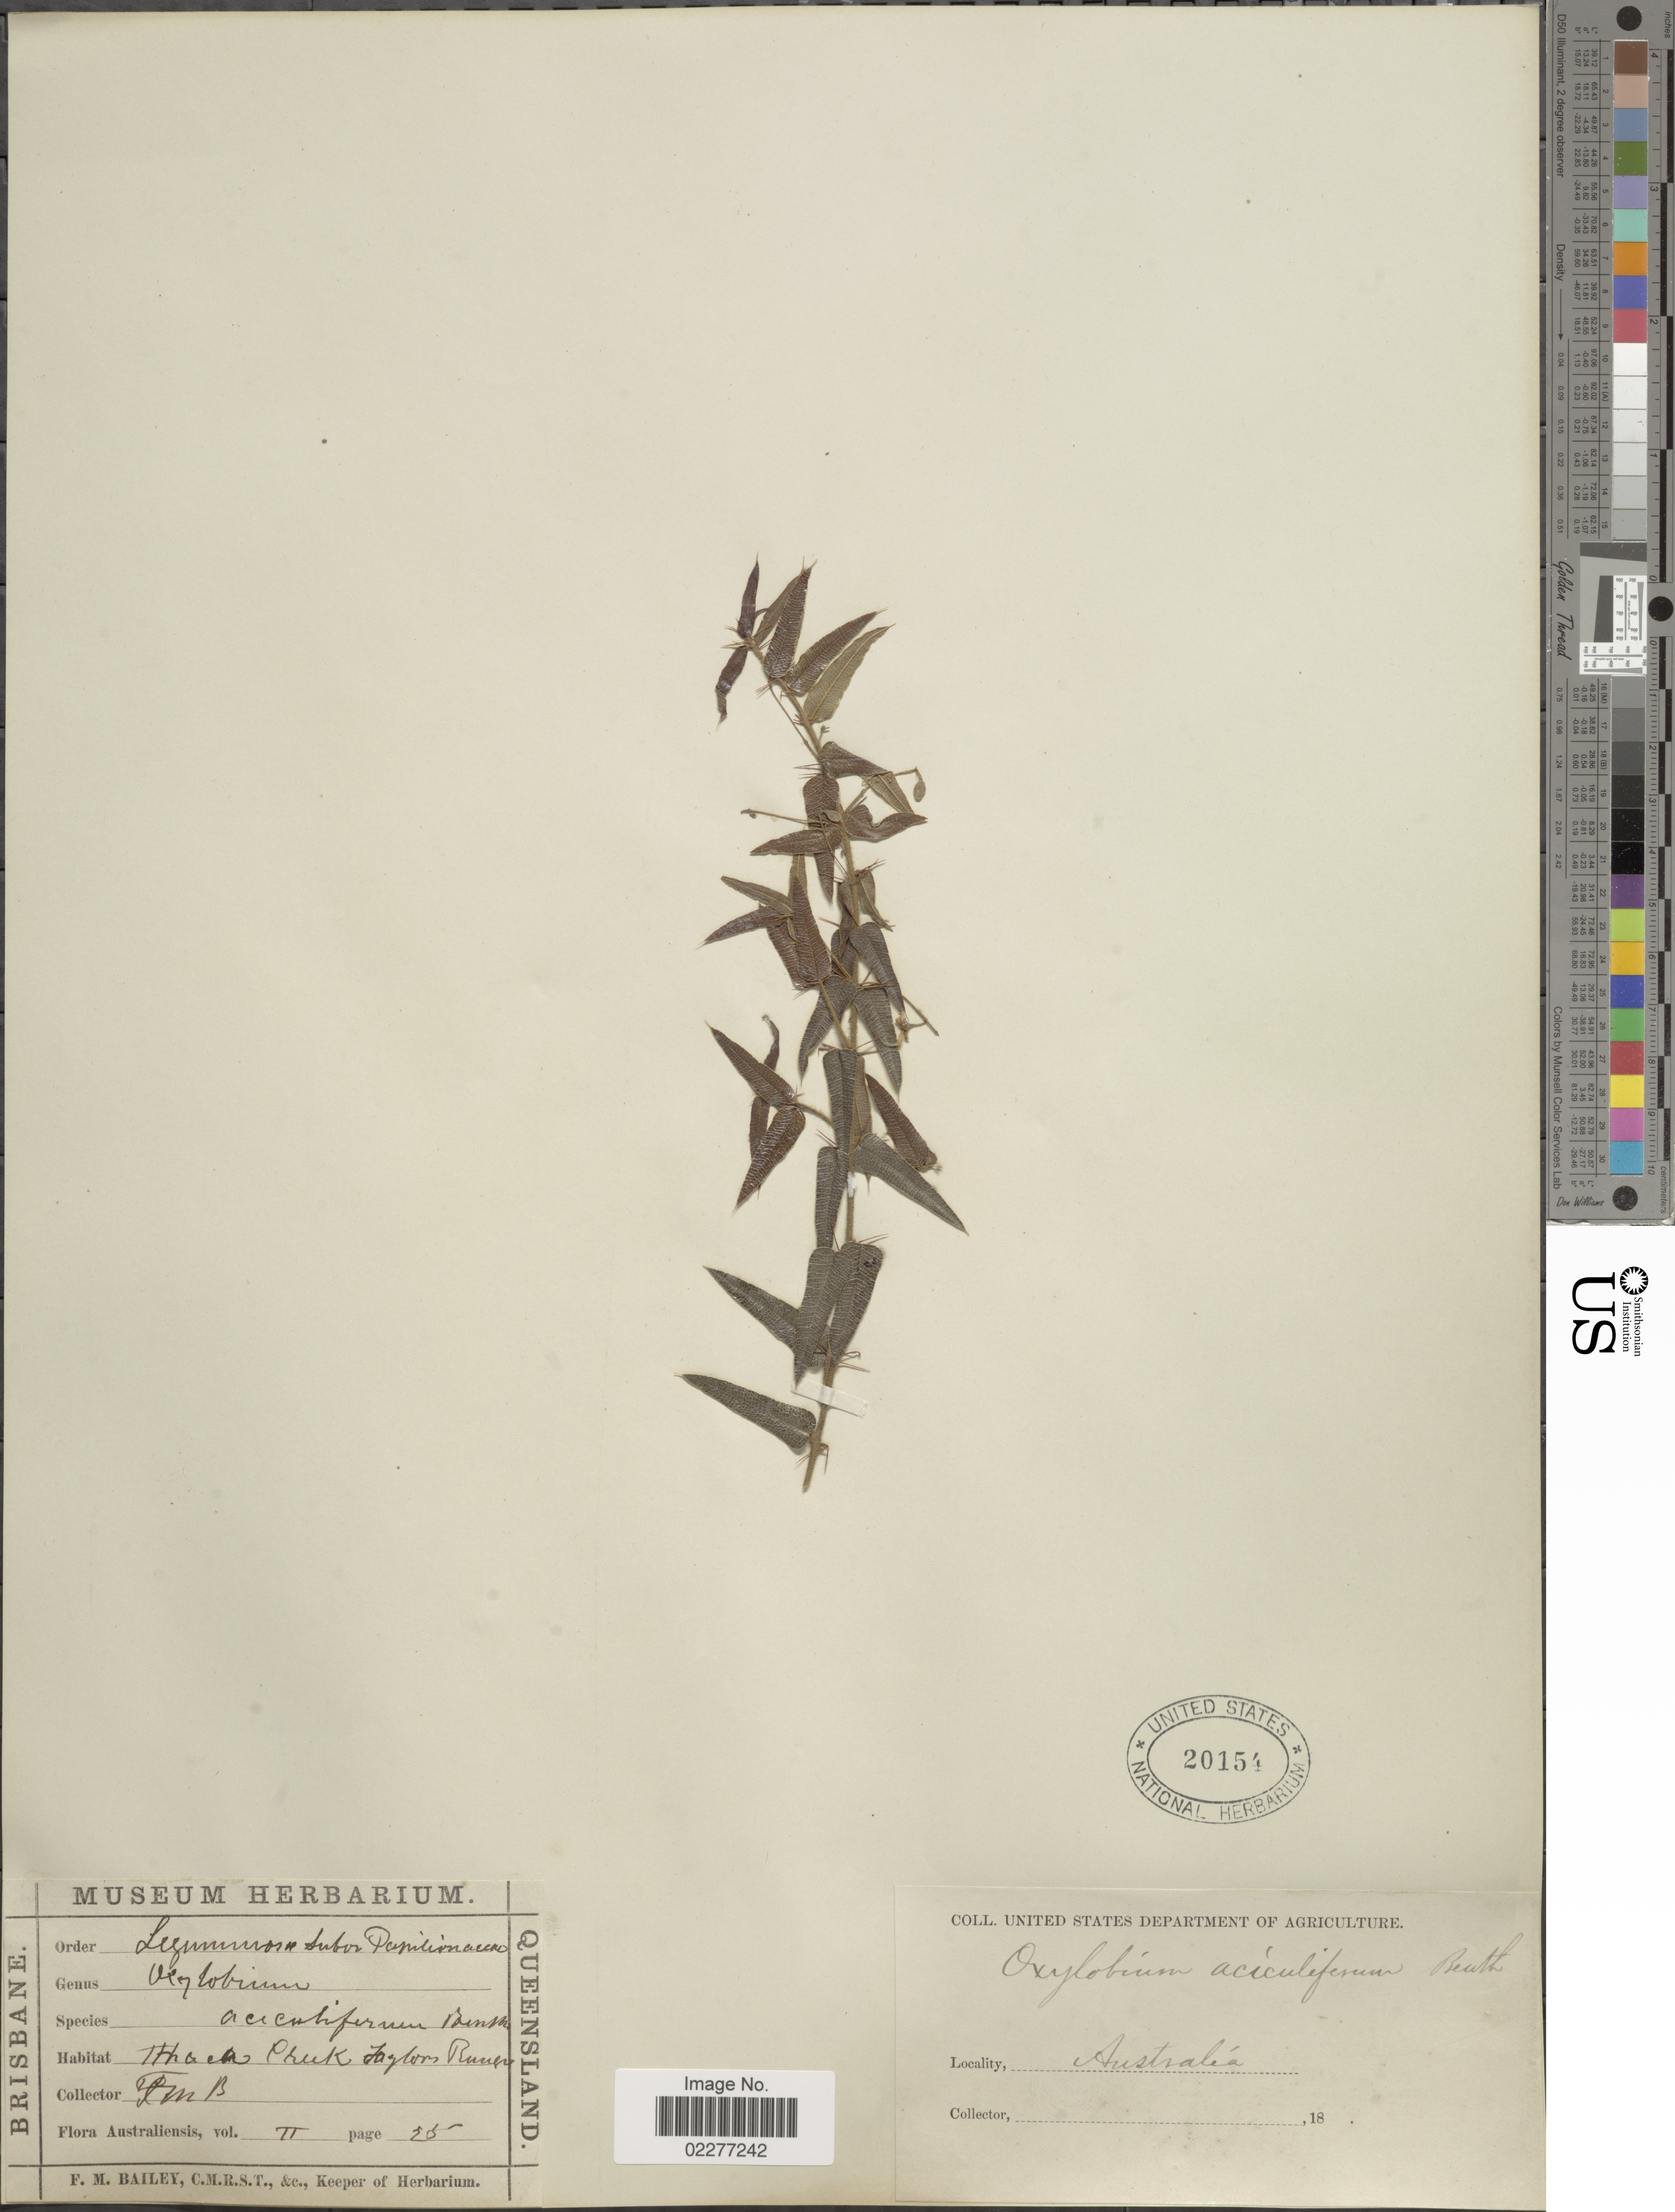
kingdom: Plantae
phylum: Tracheophyta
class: Magnoliopsida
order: Fabales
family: Fabaceae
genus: Oxylobium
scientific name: Oxylobium aciculiferum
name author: (F. Muell.) Benth.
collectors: F. M. Bailey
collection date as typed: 18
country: Australia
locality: Itaca Creek, Taylor Ranges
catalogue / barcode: US 20154